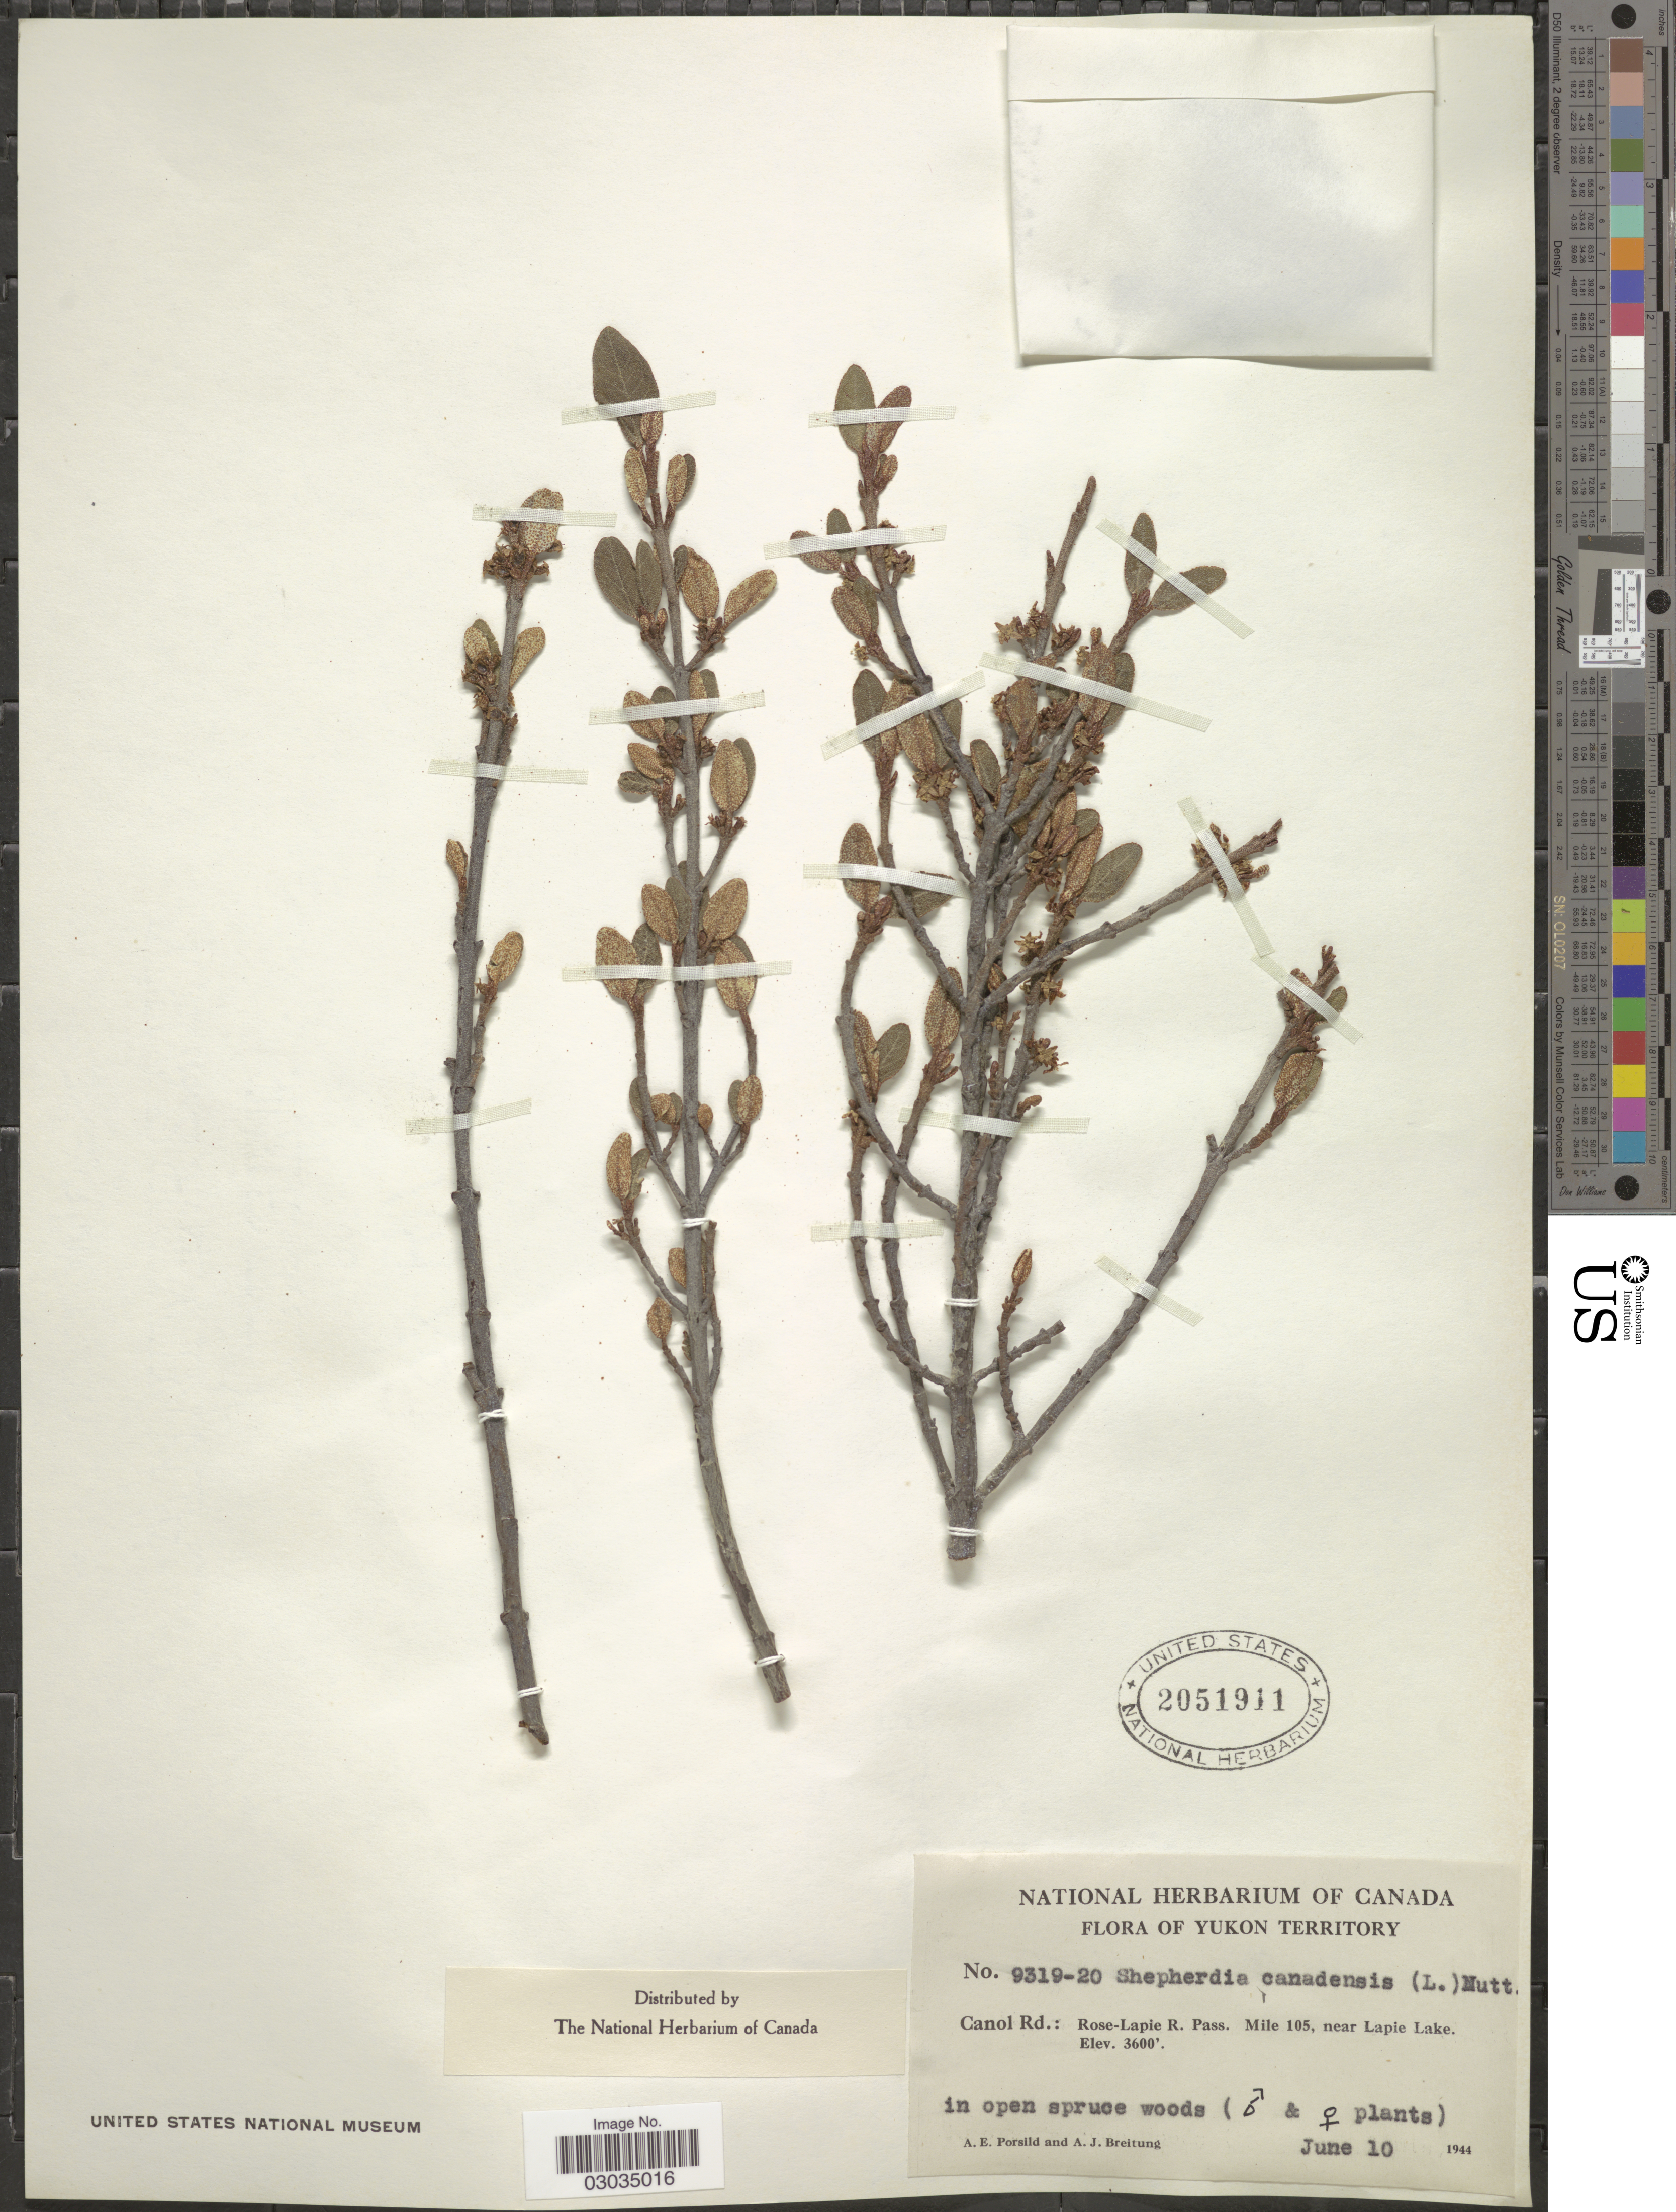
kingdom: Plantae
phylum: Tracheophyta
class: Magnoliopsida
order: Rosales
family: Elaeagnaceae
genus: Shepherdia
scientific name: Shepherdia canadensis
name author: (L.) Nutt.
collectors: A. E. Porsild & A. Breitung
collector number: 9319-20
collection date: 1944-06-10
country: Canada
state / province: Yukon Territory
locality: Yukon Territory, Canol Rd.: Rose-lapie R. Pass, Mile 105, near Lapie Lake.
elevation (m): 1097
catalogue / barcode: US 2051911